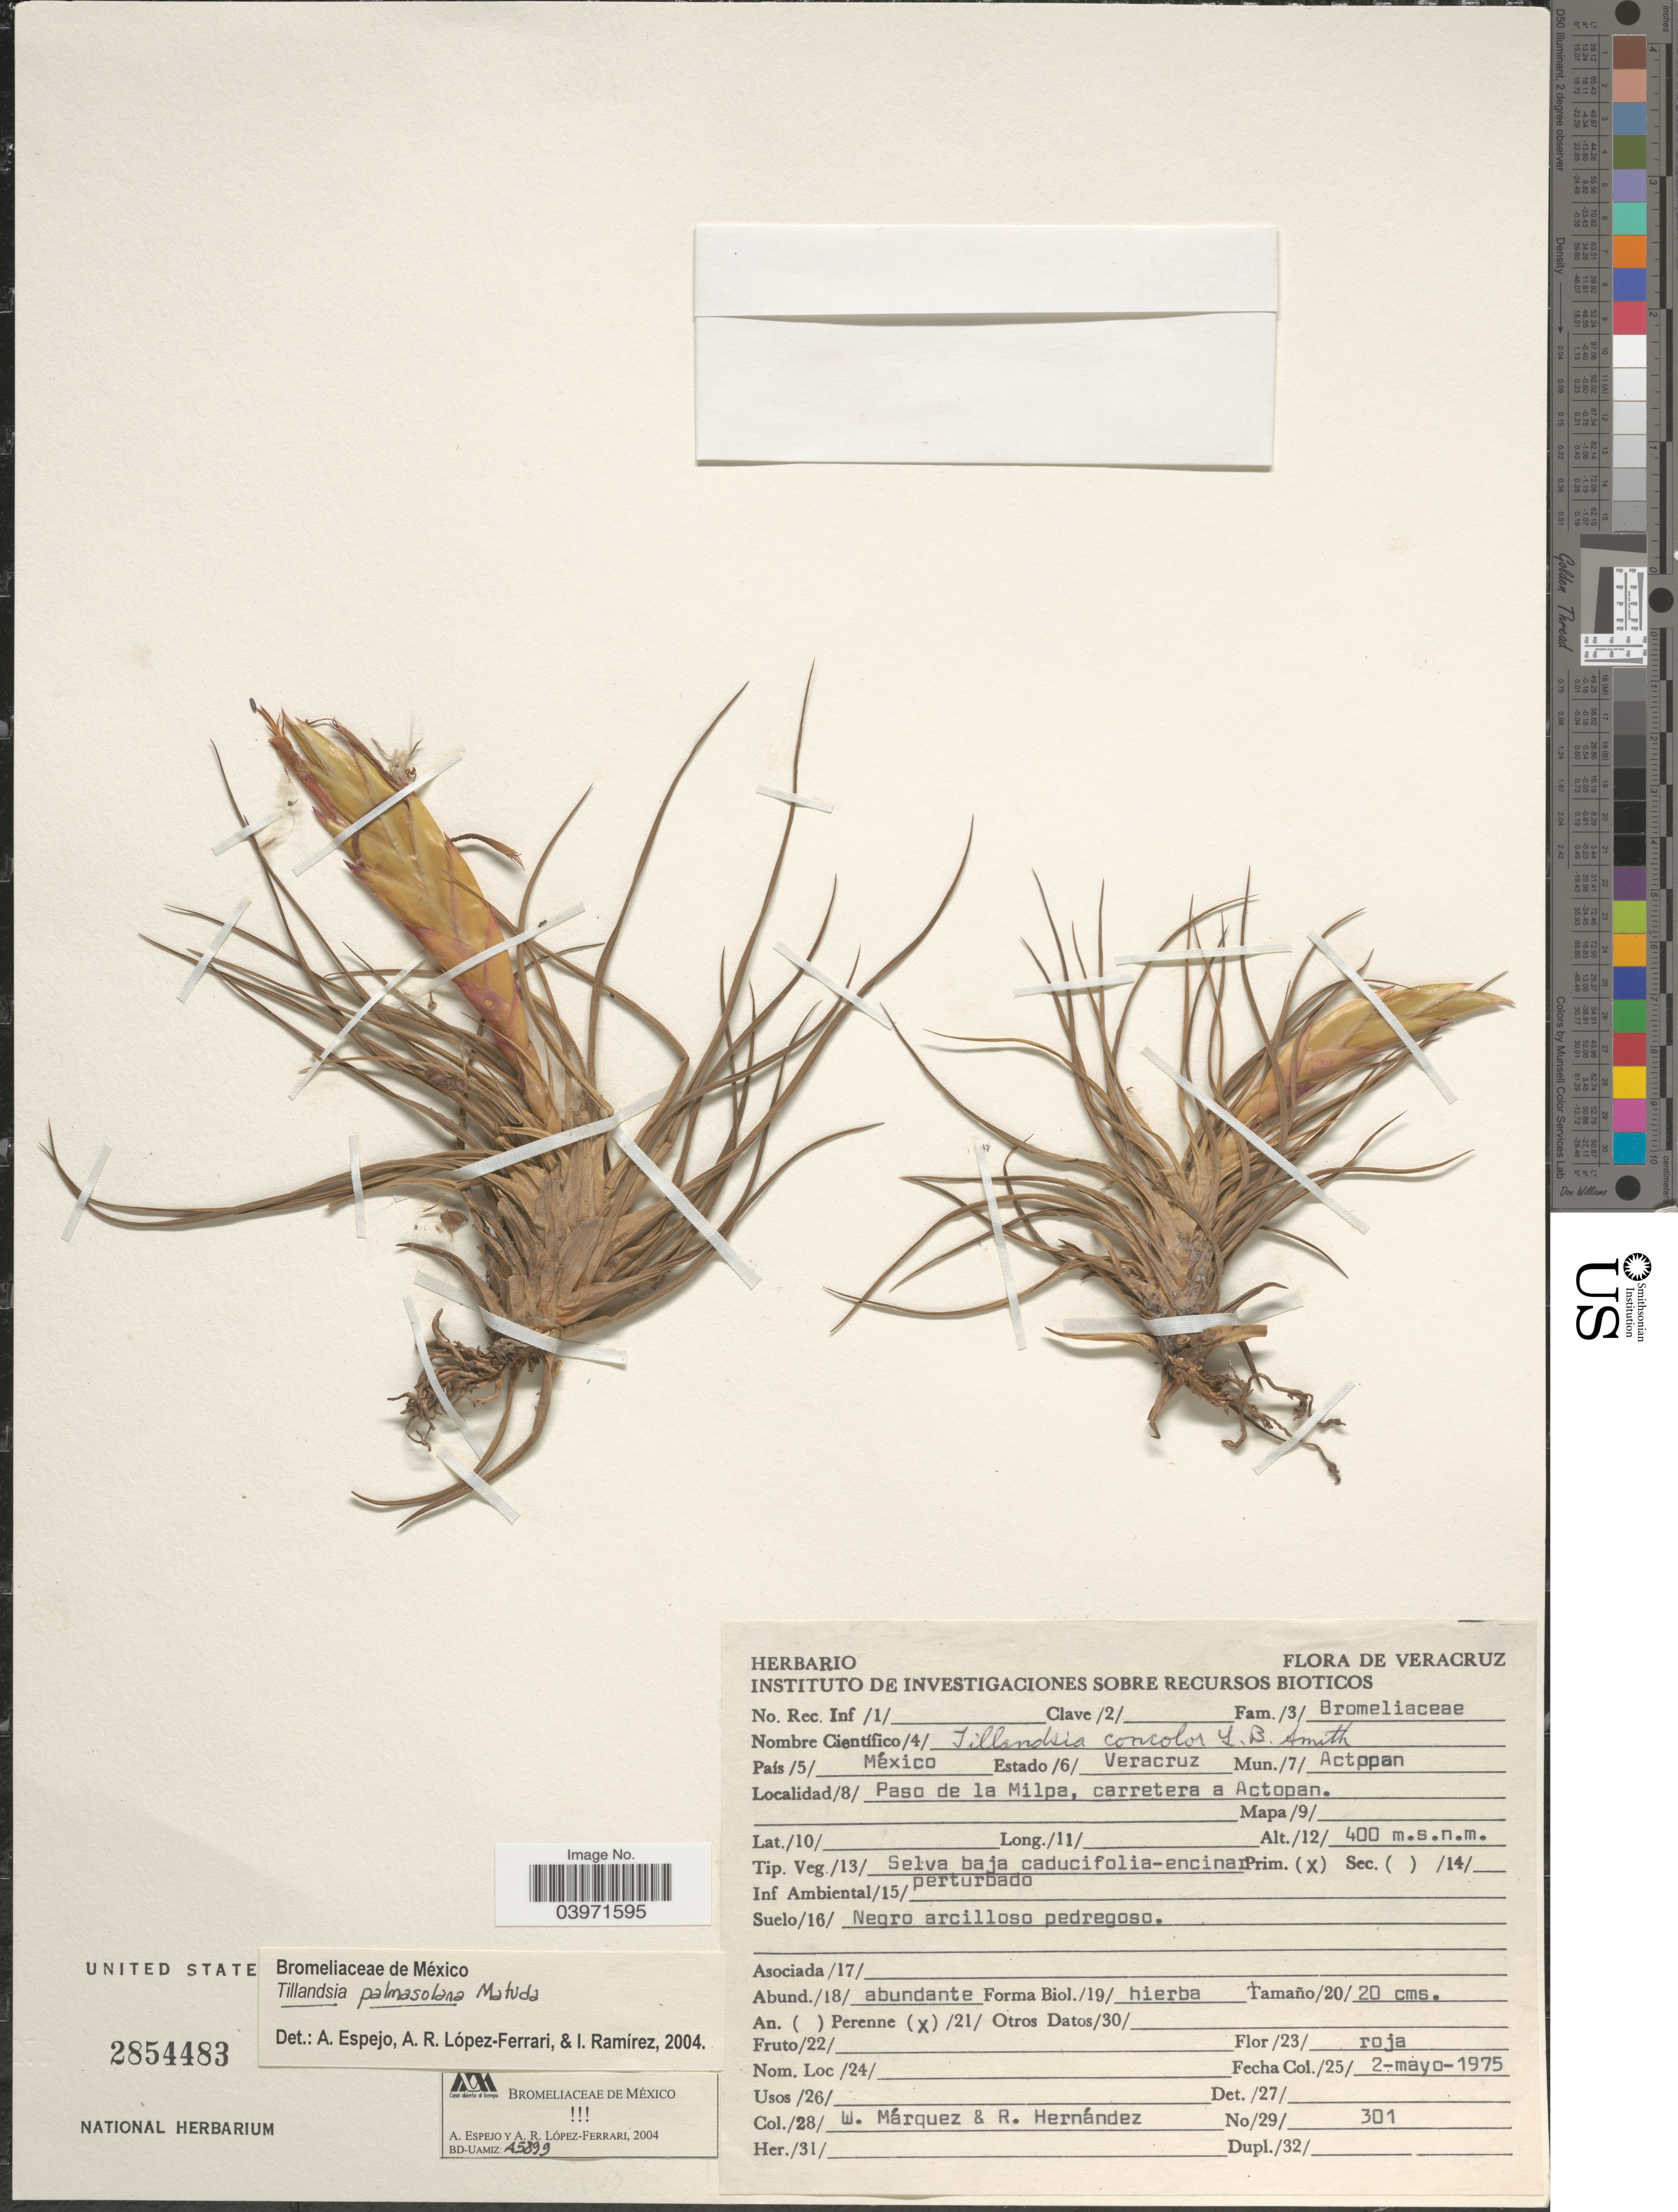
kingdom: Plantae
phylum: Tracheophyta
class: Liliopsida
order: Poales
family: Bromeliaceae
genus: Tillandsia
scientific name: Tillandsia palmasolana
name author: Matuda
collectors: W. Márquez & R. Hernández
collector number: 301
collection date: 1975-05-02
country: Mexico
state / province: Veracruz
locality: Vera Cruz. Mun./7/ Actopan. Paso de la Milpa, carretera a Actopan.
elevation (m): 400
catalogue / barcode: US 2854483